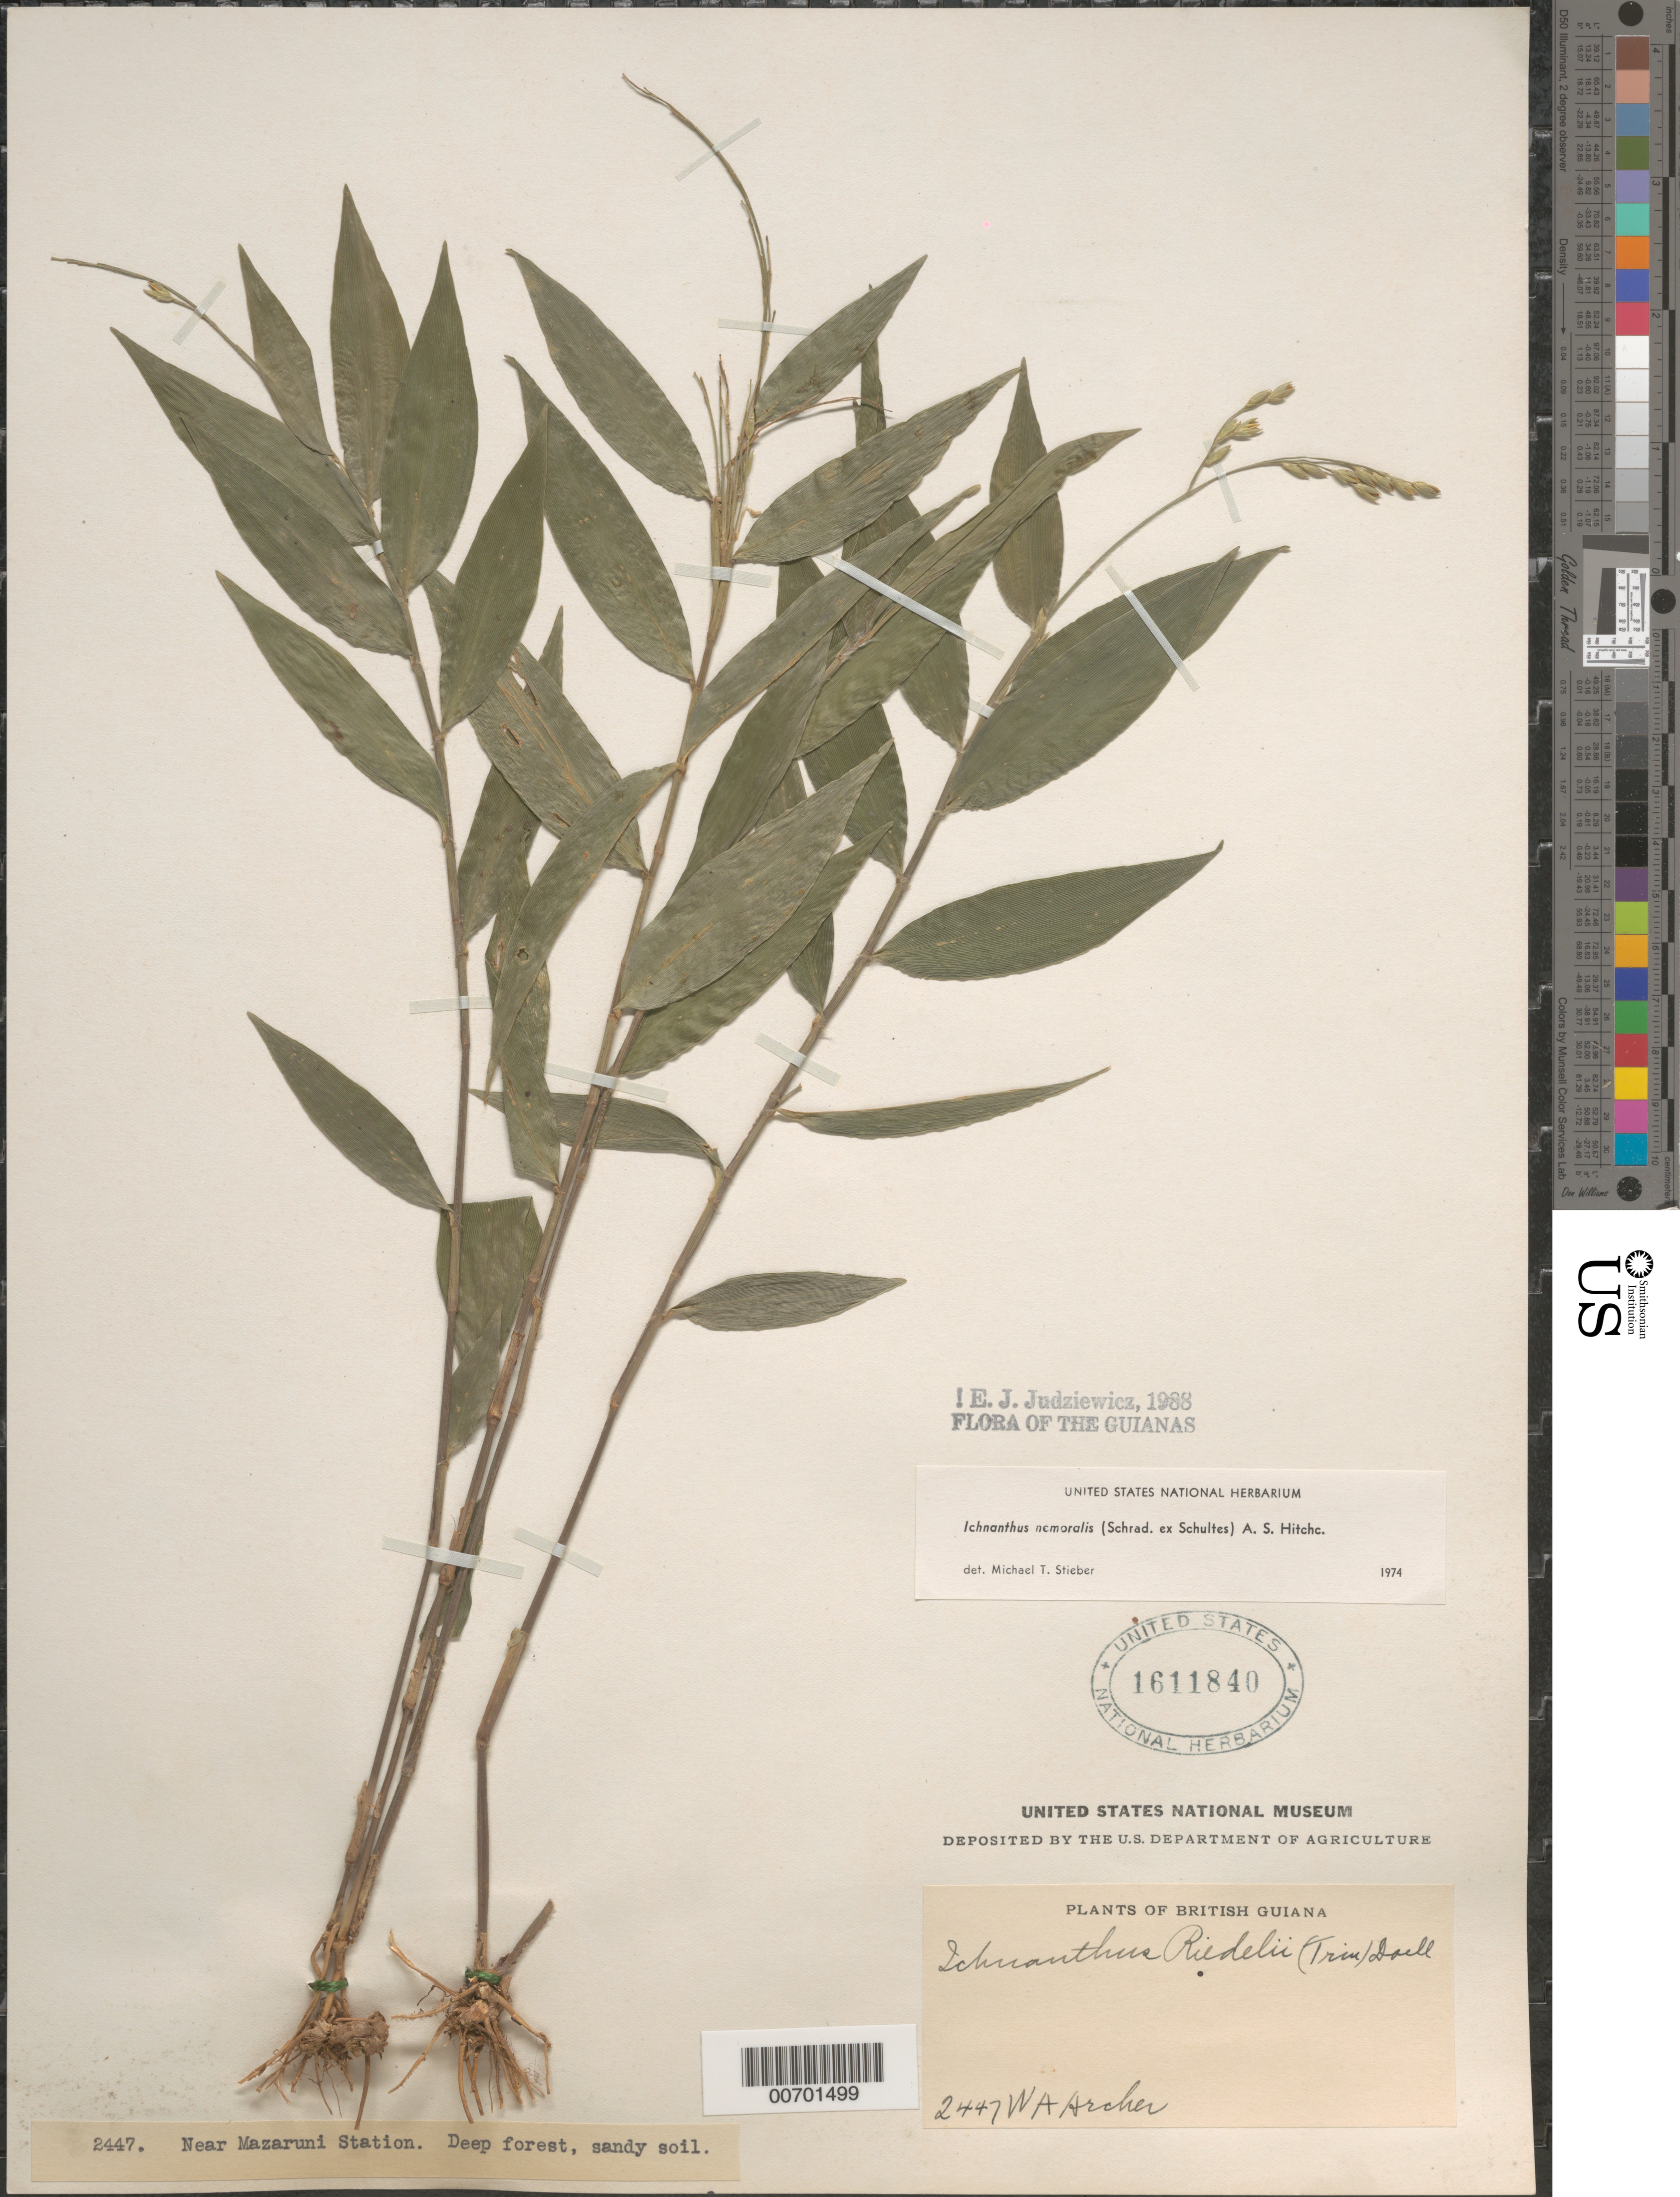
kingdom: Plantae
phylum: Tracheophyta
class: Liliopsida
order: Poales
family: Poaceae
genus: Ichnanthus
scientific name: Ichnanthus nemoralis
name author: (Schrad.) Hitchc. & Chase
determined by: Stieber, M. T.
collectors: W. A. Archer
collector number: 2447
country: Guyana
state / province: Cuyuni-Mazaruni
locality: Mazaruni Forest Station, vic.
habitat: Deep forest, sandy soil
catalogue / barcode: US 1611840